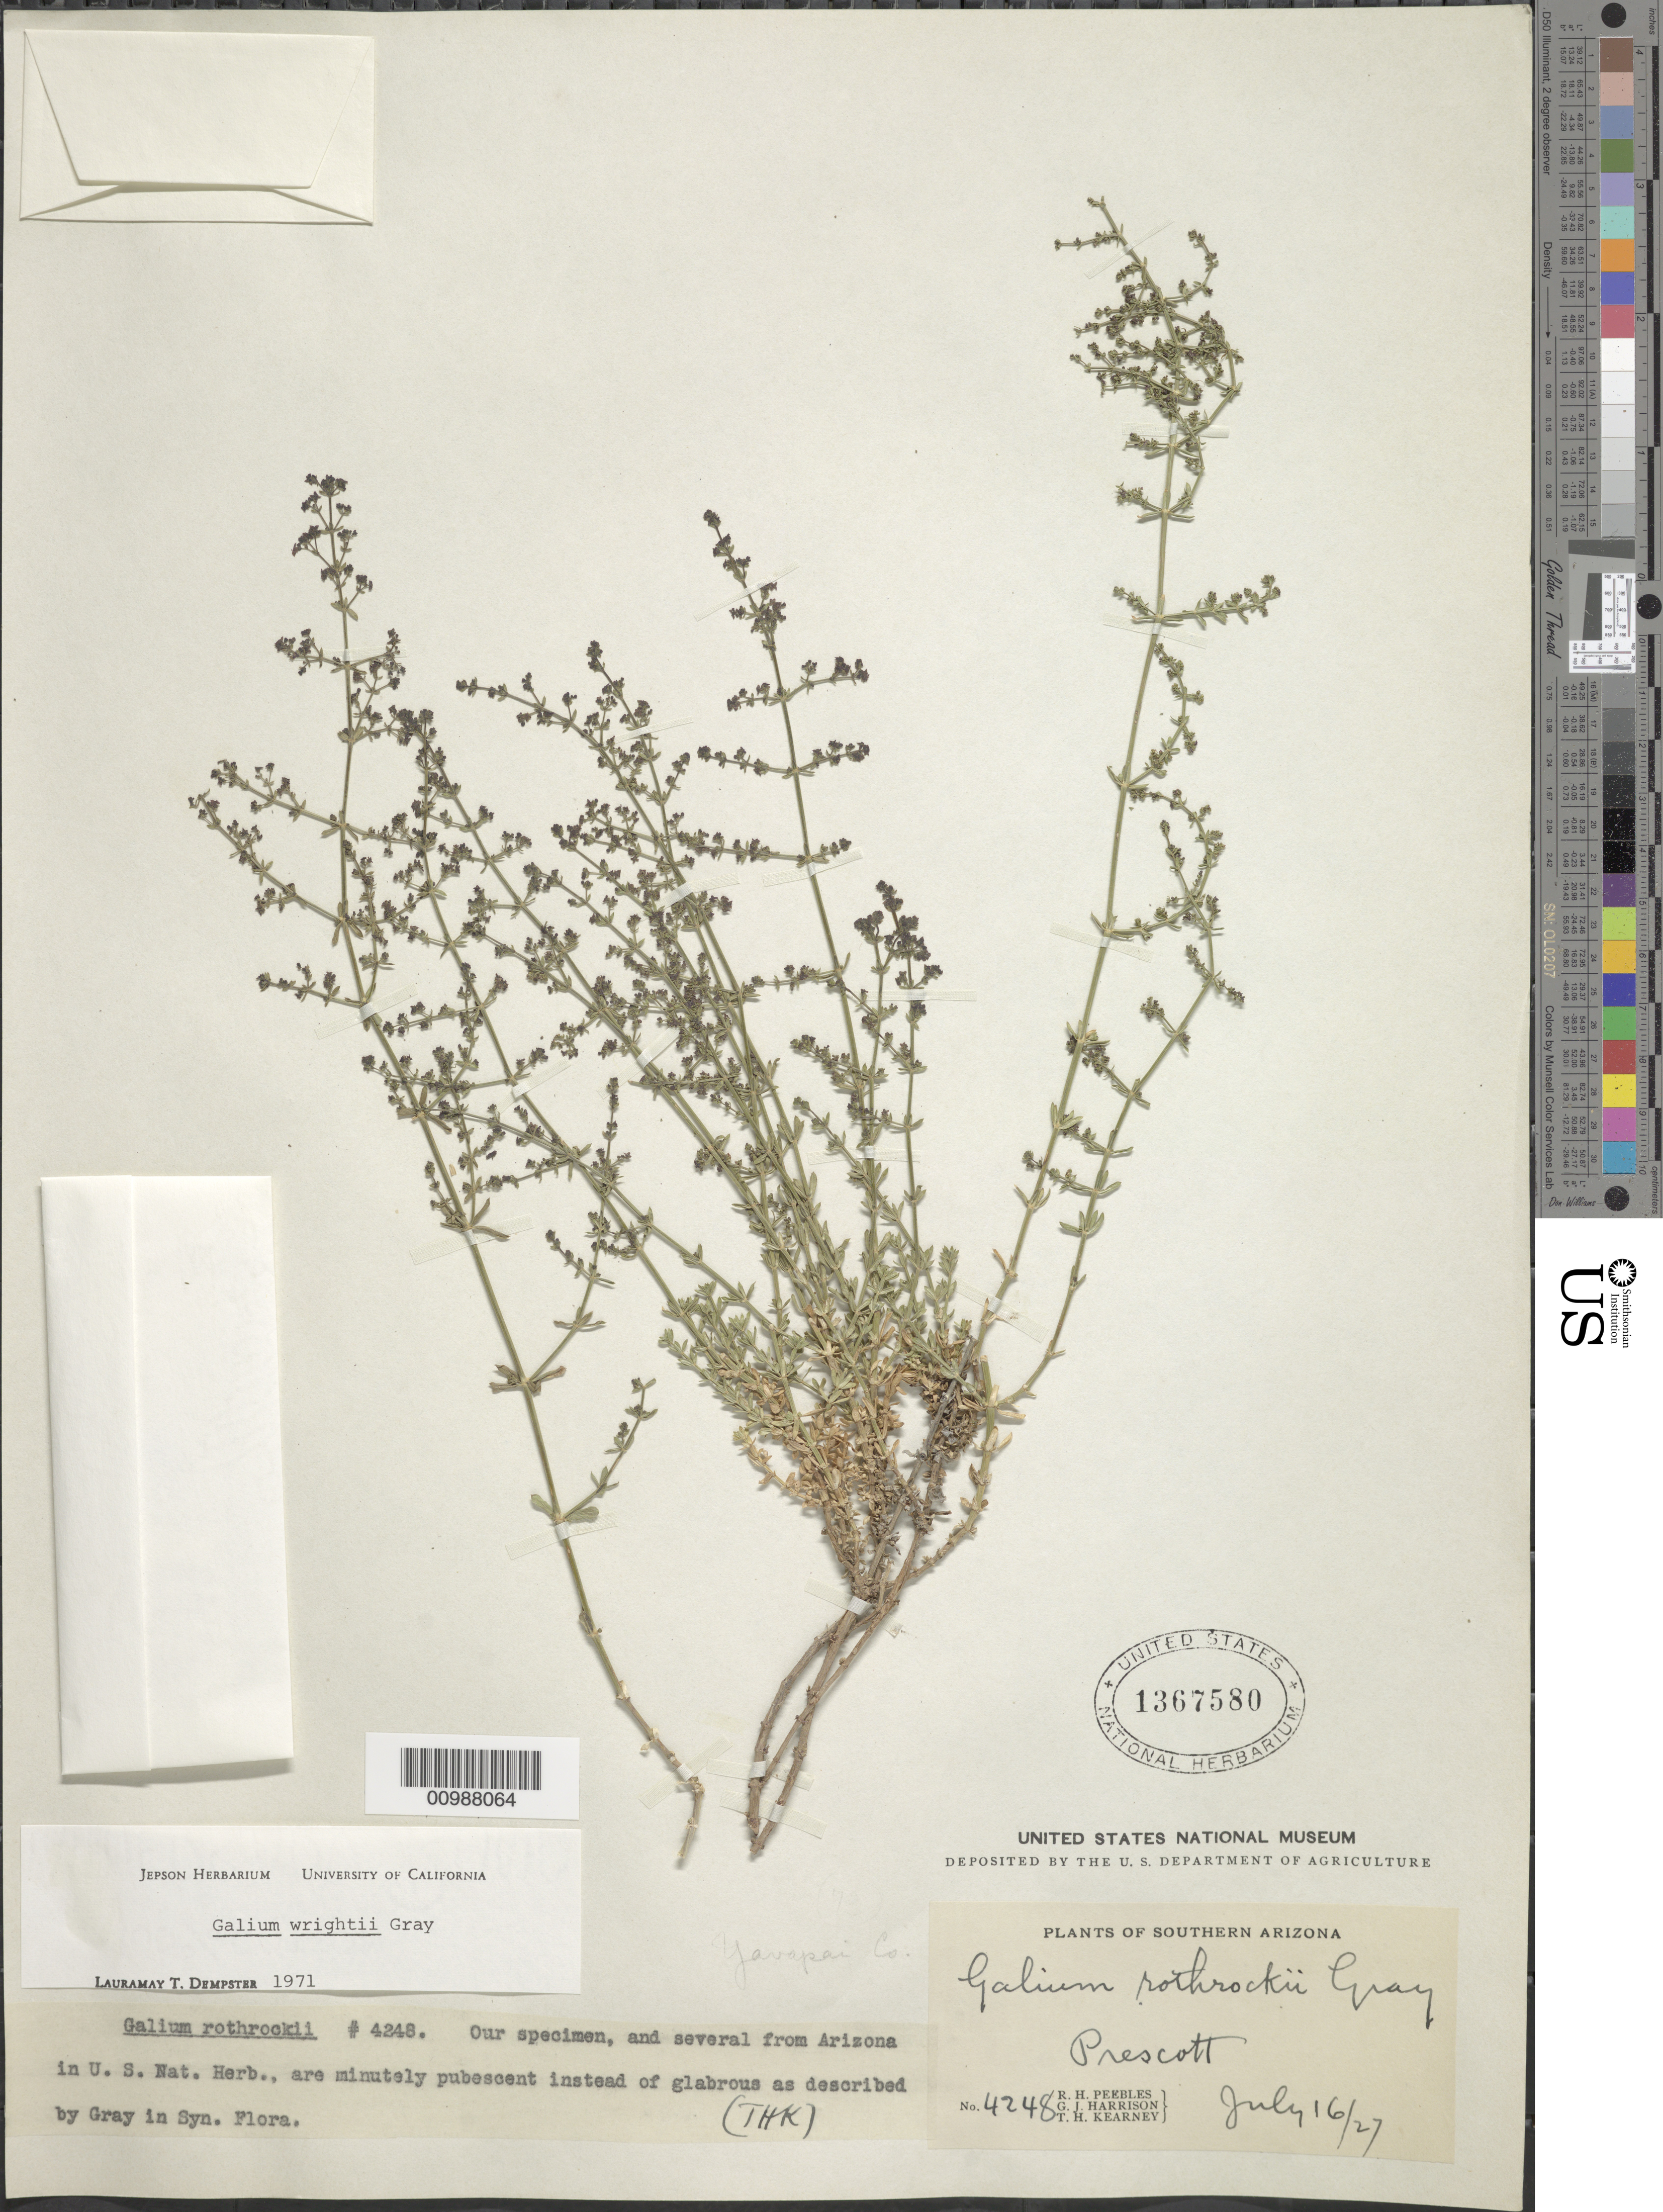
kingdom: Plantae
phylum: Tracheophyta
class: Magnoliopsida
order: Gentianales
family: Rubiaceae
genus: Galium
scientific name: Galium wrightii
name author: A. Gray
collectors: R. H. Peebles & G. J. Harrison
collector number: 4248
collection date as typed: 16 Jul 1927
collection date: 1927-07-16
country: United States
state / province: Arizona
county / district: Yavapai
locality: Prescott.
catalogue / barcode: US 1367580